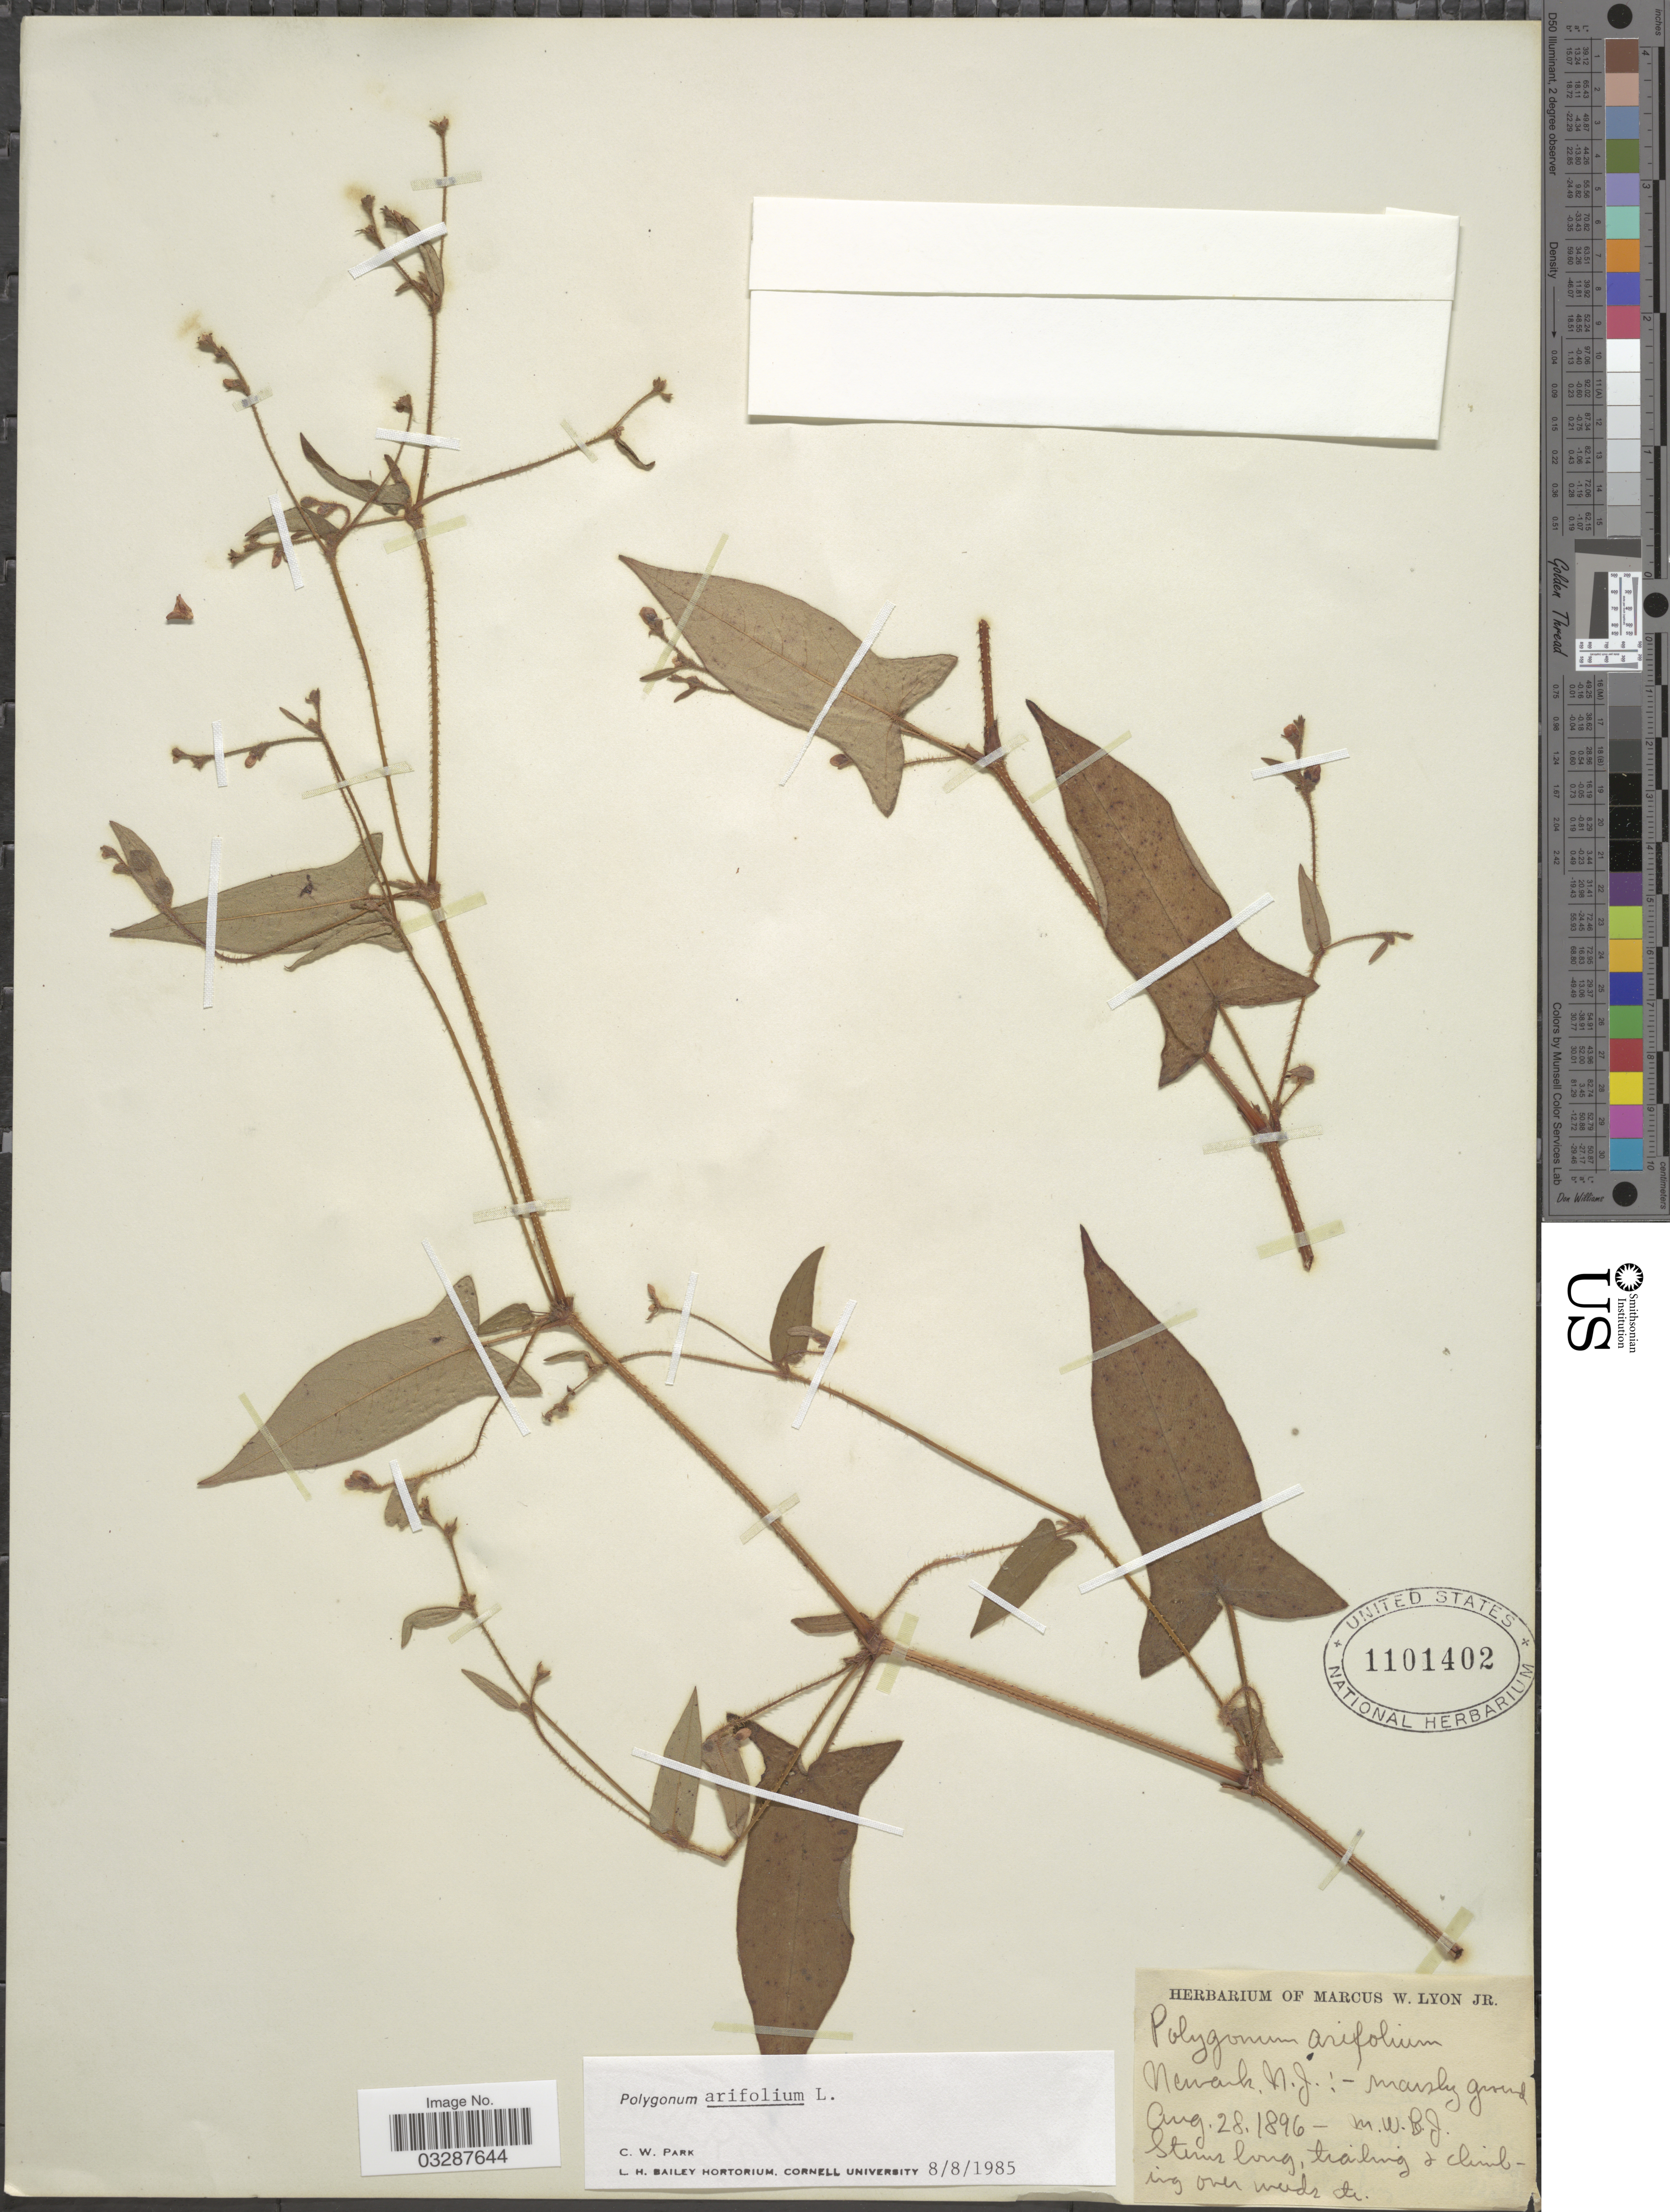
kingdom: Plantae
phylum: Tracheophyta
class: Magnoliopsida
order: Caryophyllales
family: Polygonaceae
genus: Persicaria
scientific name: Persicaria arifolia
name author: (L.) Haraldson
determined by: Atha, D. E.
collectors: M. W. Lyon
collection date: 1896-08-28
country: United States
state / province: New Jersey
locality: Newark.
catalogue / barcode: US 1101402